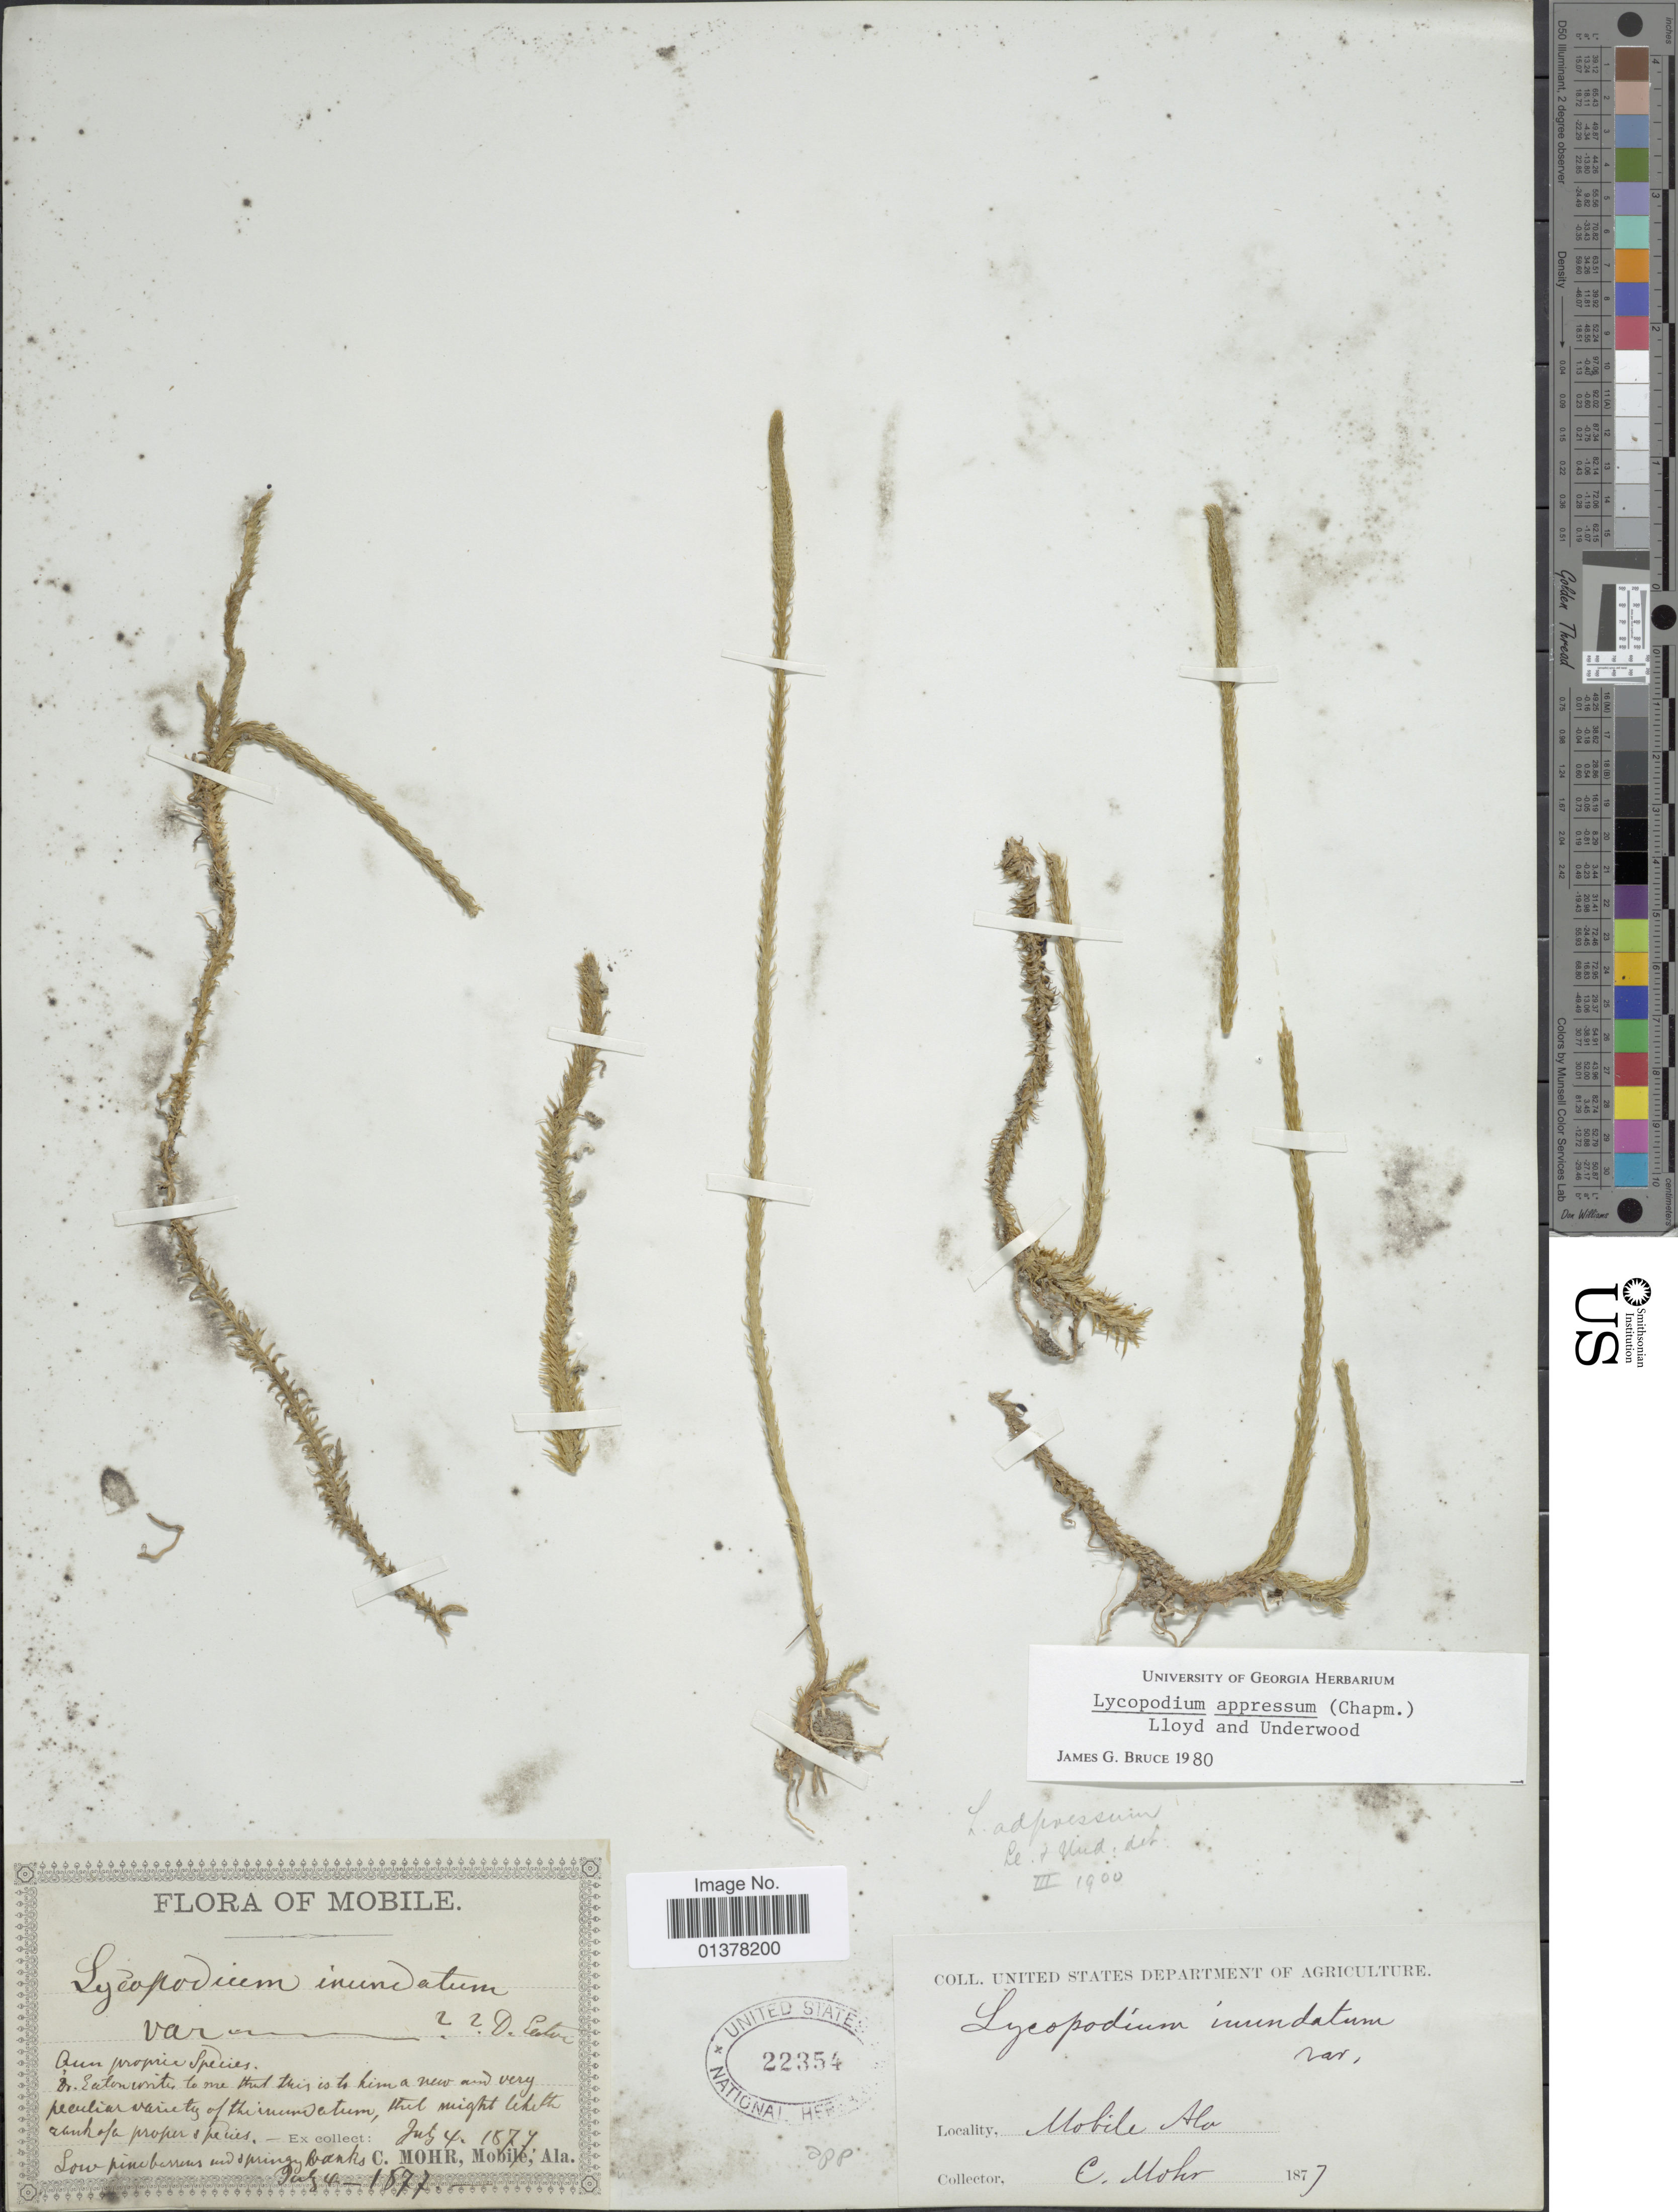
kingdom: Plantae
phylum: Tracheophyta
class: Lycopodiopsida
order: Lycopodiales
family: Lycopodiaceae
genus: Lycopodiella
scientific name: Lycopodiella appressa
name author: (Chapm.) Cranfill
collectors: E. Mohr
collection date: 1877-07-04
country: United States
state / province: Alabama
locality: Mobile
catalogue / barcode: US 22354